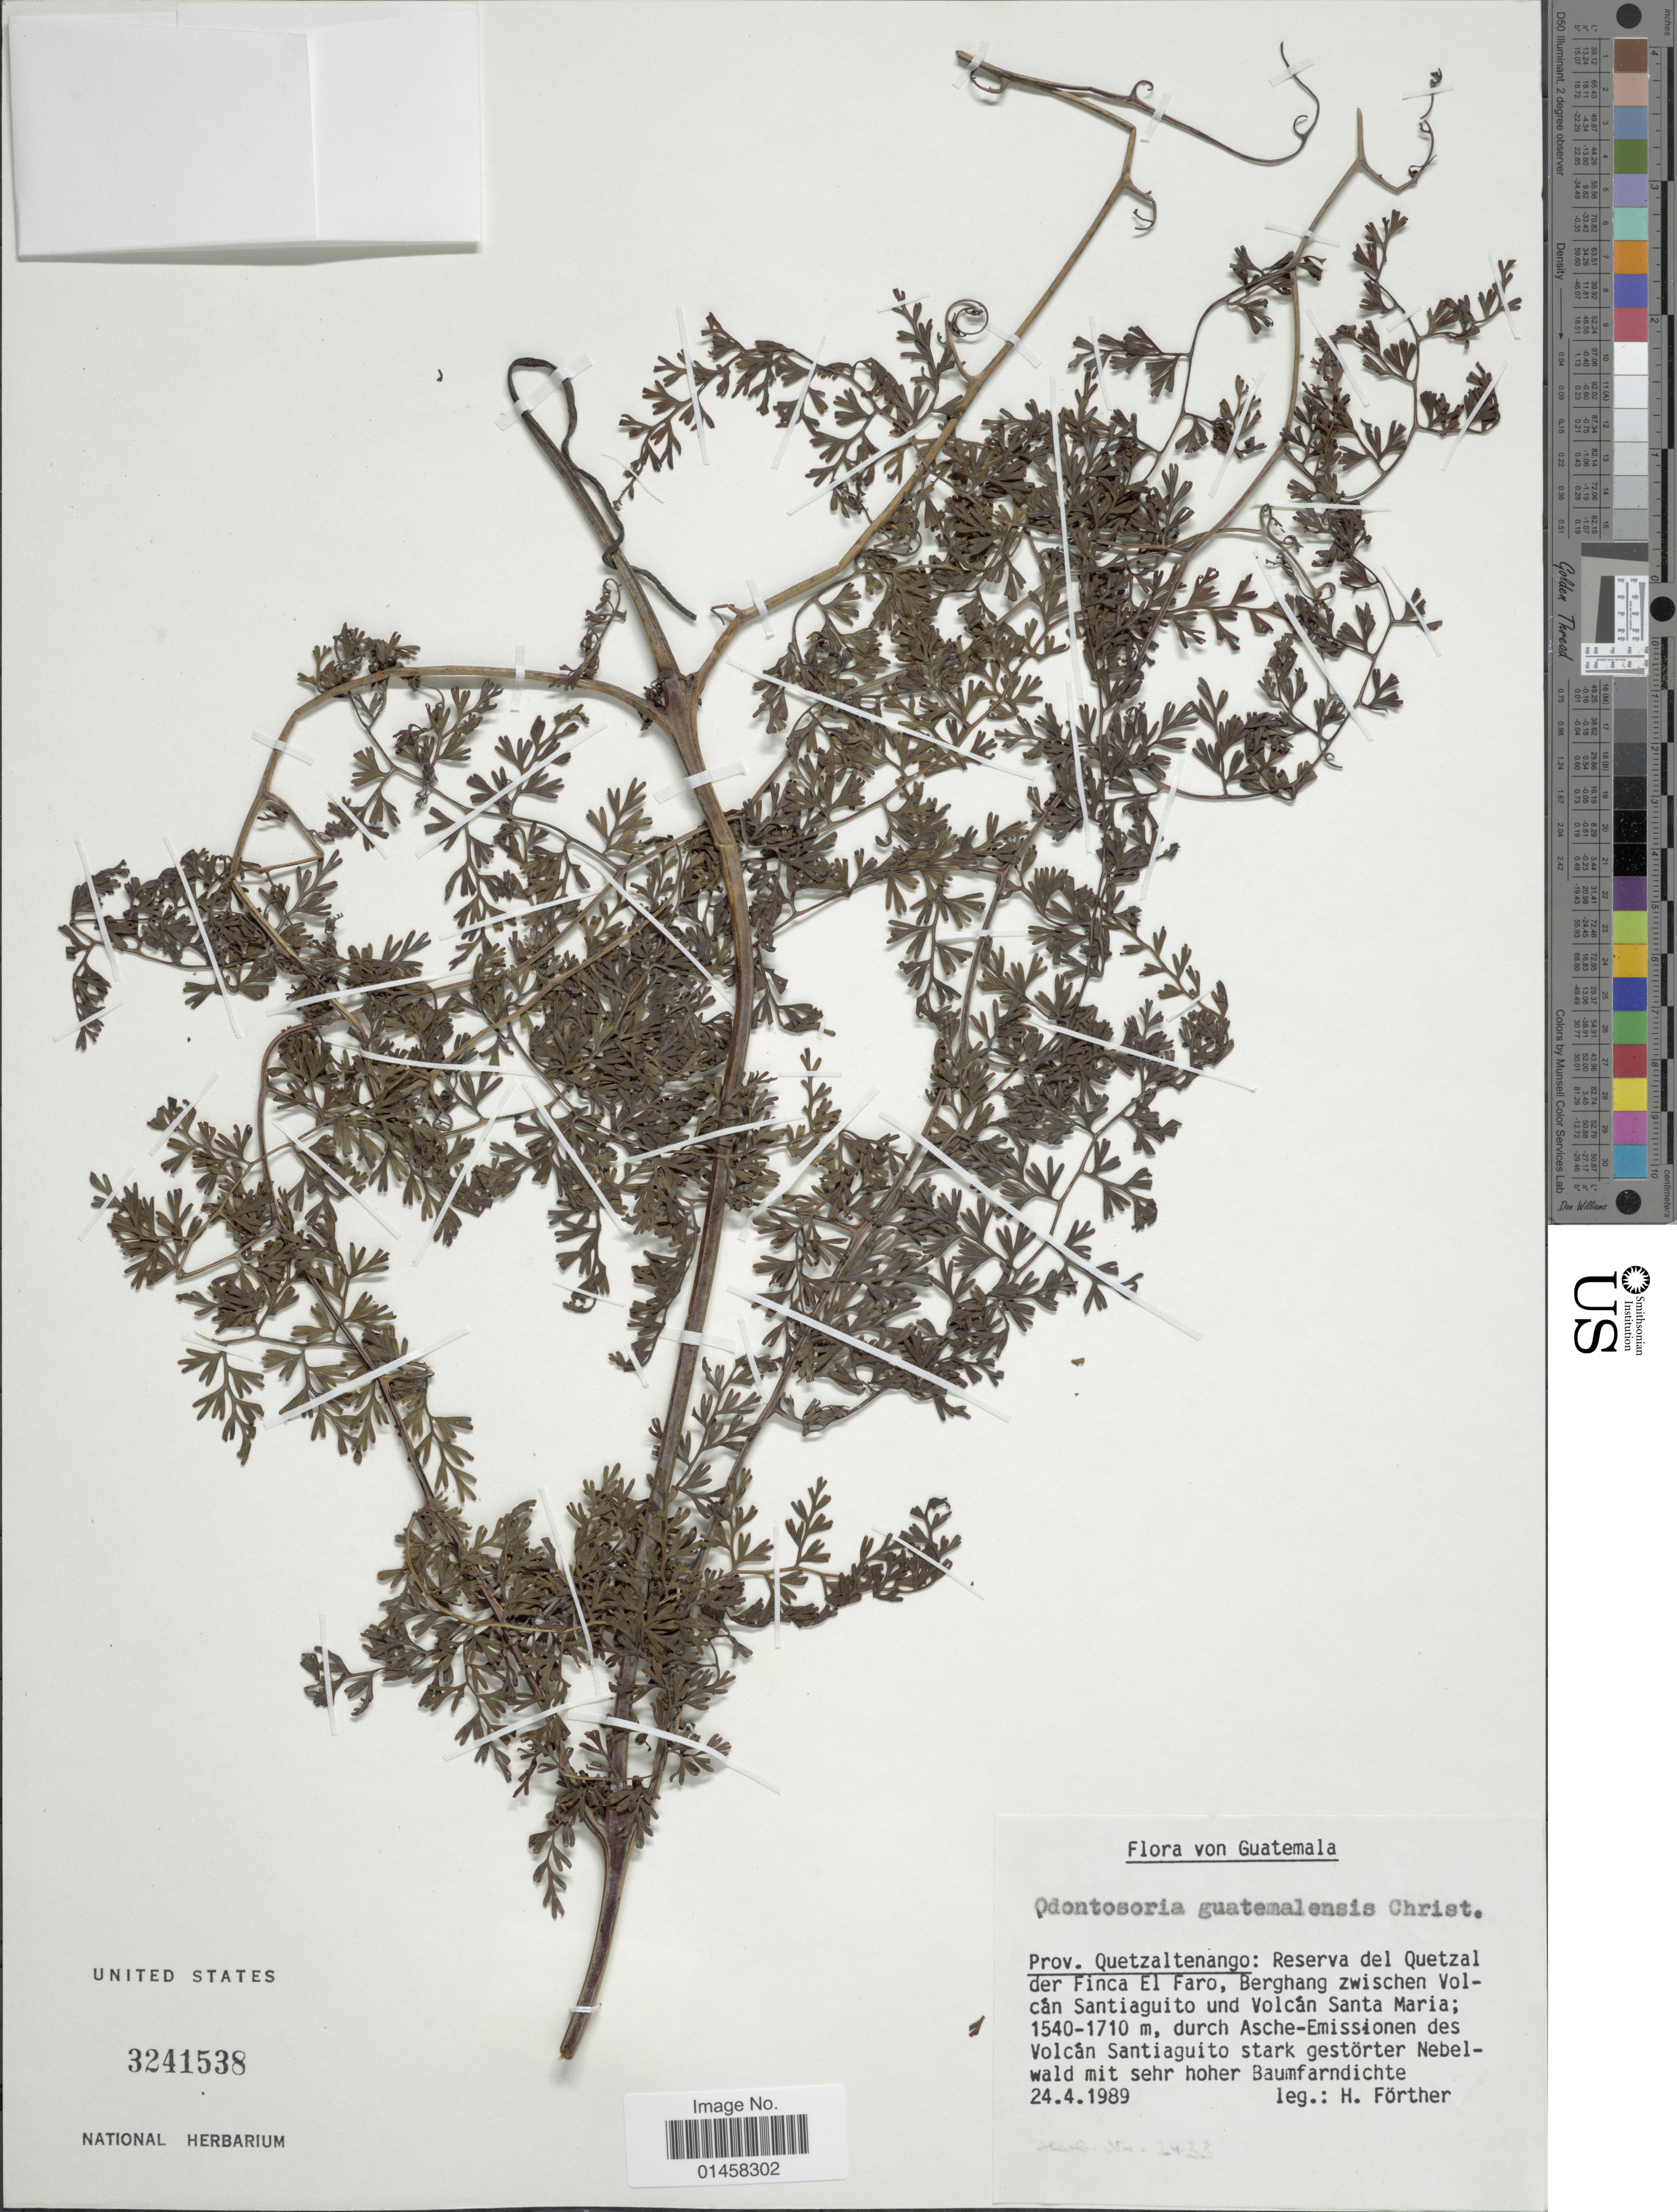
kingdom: Plantae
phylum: Tracheophyta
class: Polypodiopsida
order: Polypodiales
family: Lindsaeaceae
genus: Odontosoria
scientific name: Odontosoria guatemalensis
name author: Christ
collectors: H. Förther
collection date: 1989-04-24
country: Guatemala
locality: Prov. Quetzaltenango: Reserva del Quetzal der Finca El Faro. Berghang zwischen Volcán Santiaguito und Volcán Santa Maria, durch Asche-Emmissionen des Volcán Santiaguito stark gestörter Nebelwald mit sehr hoher Baumfarndichte.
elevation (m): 1540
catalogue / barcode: US 3241538